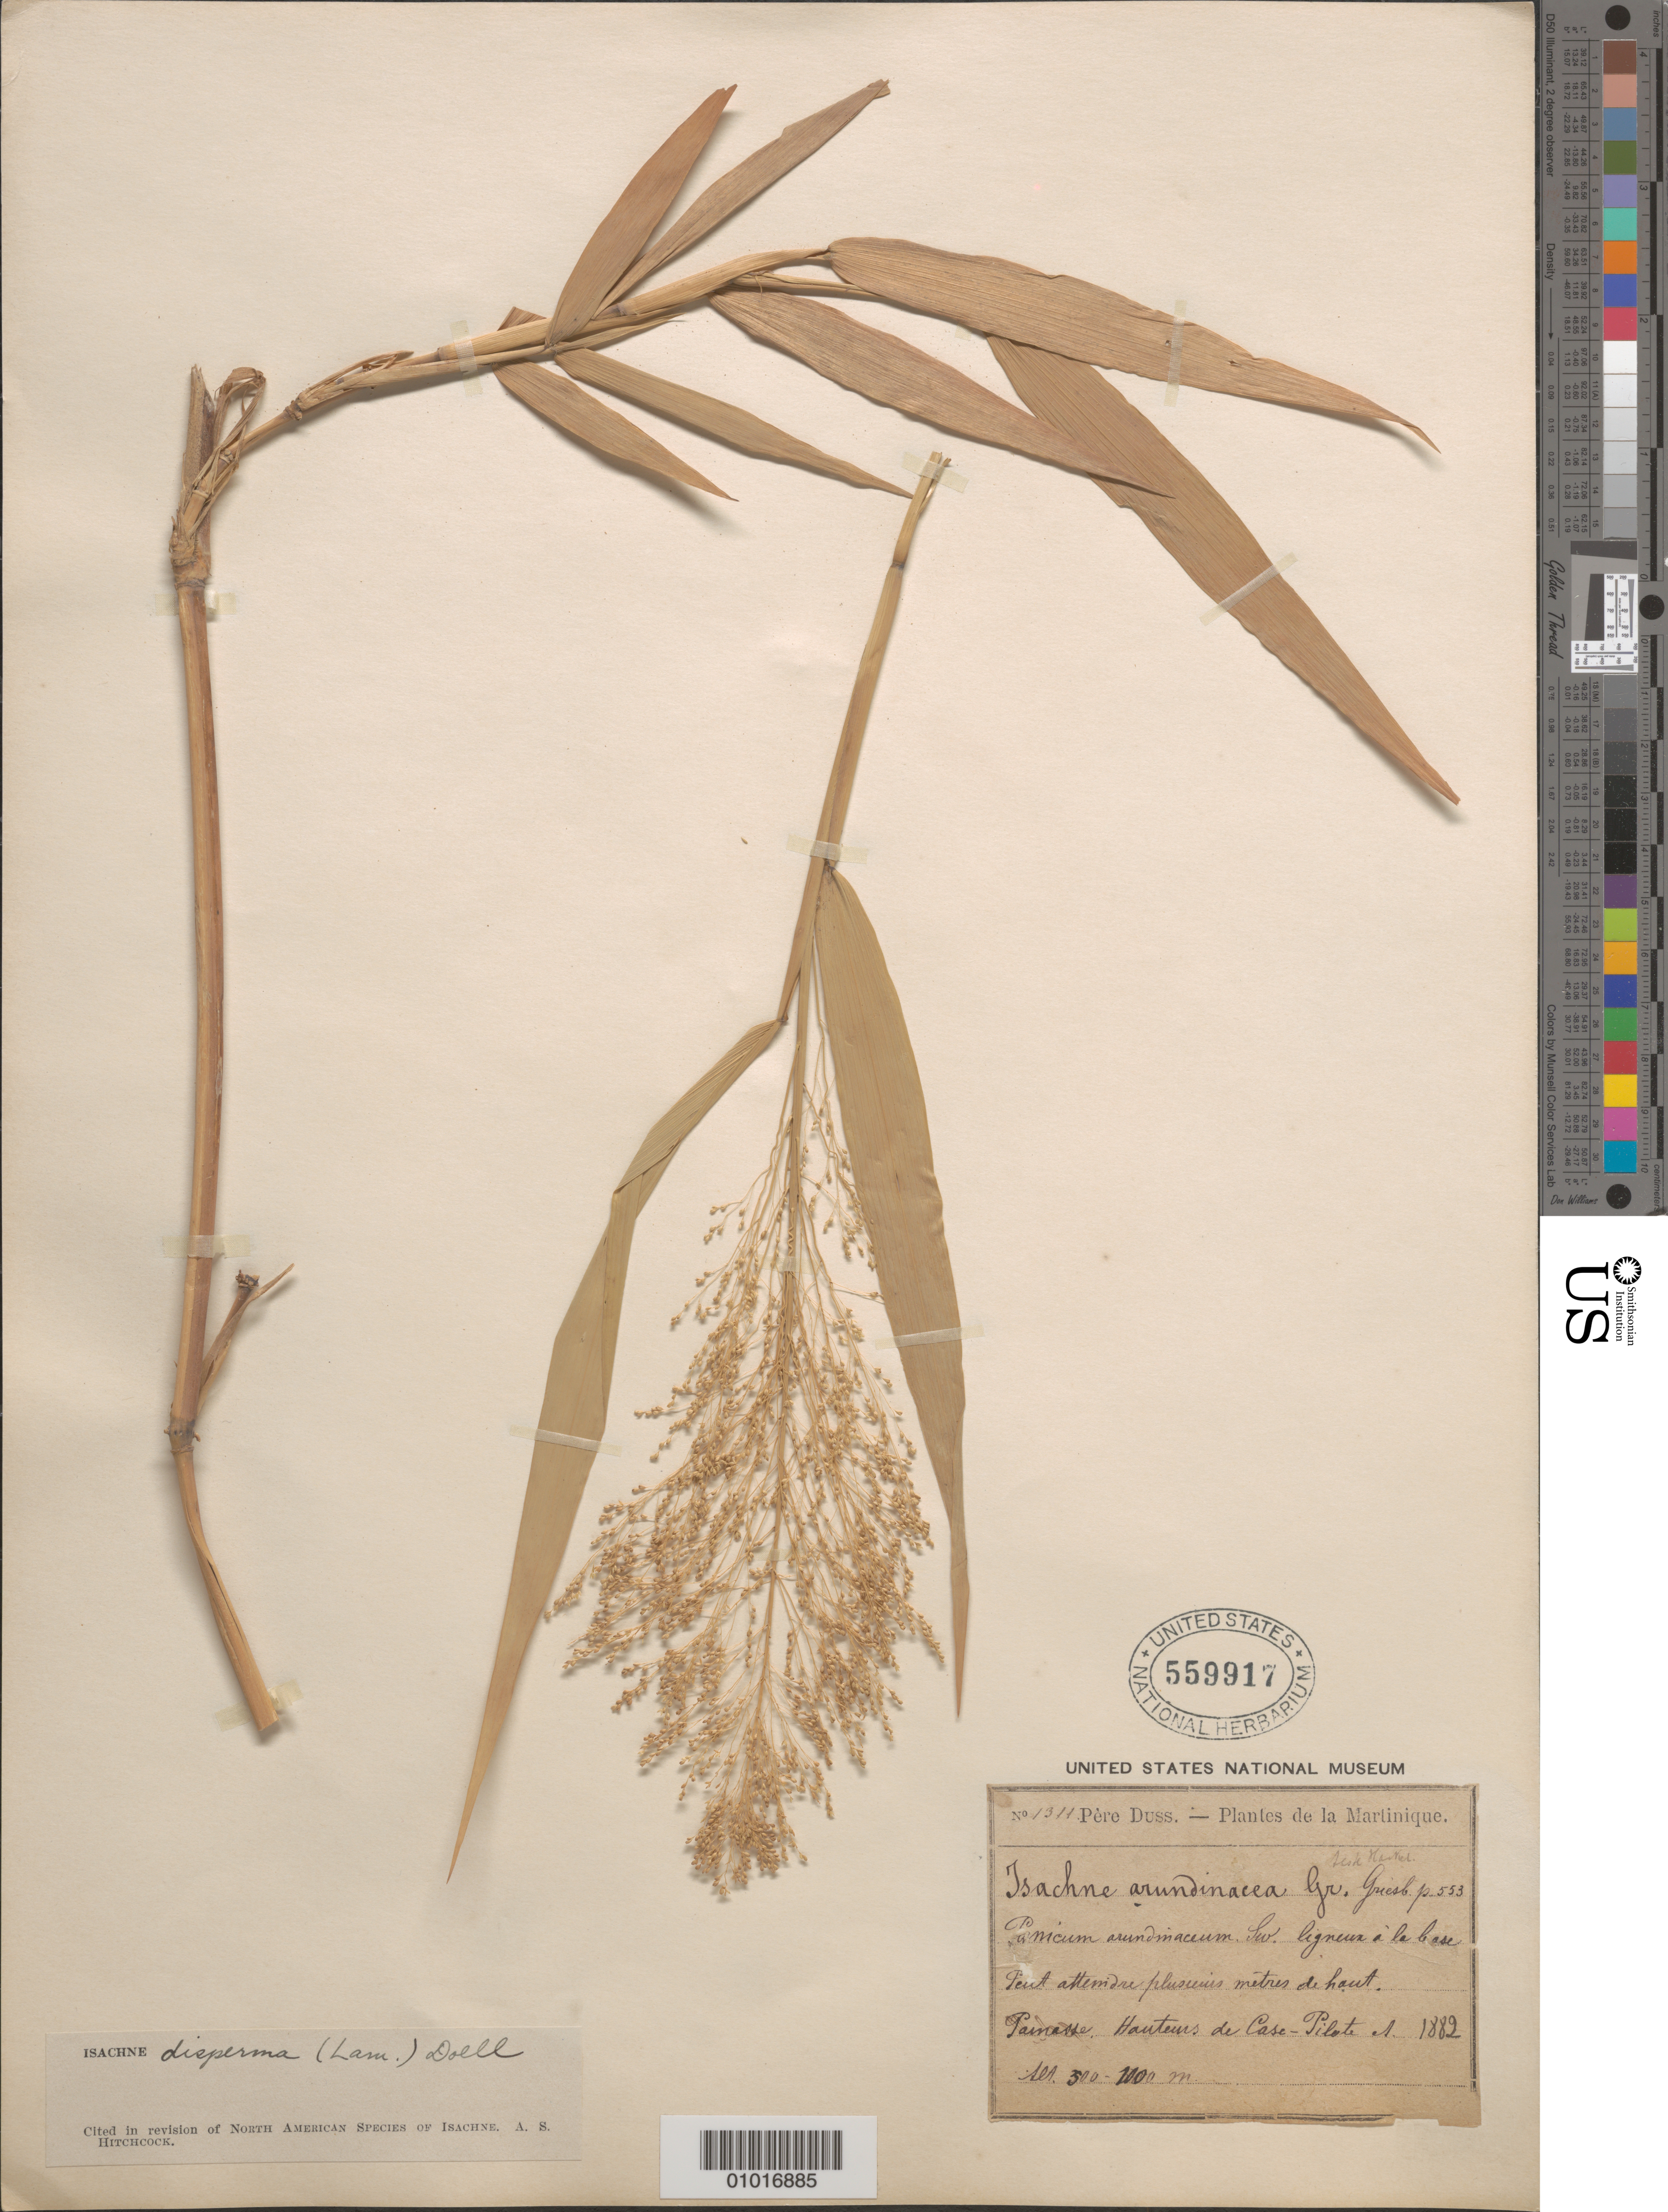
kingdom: Plantae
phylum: Tracheophyta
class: Liliopsida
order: Poales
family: Poaceae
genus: Isachne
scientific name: Isachne disperma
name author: (Lam.) Döll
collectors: Père Duss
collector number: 1311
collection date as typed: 01 Jan 1882 to 31 Dec 1882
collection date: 1882-01-01/1882-12-31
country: Martinique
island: Martinique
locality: Hautieus de Case Pilute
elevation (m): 300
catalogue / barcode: US 559917